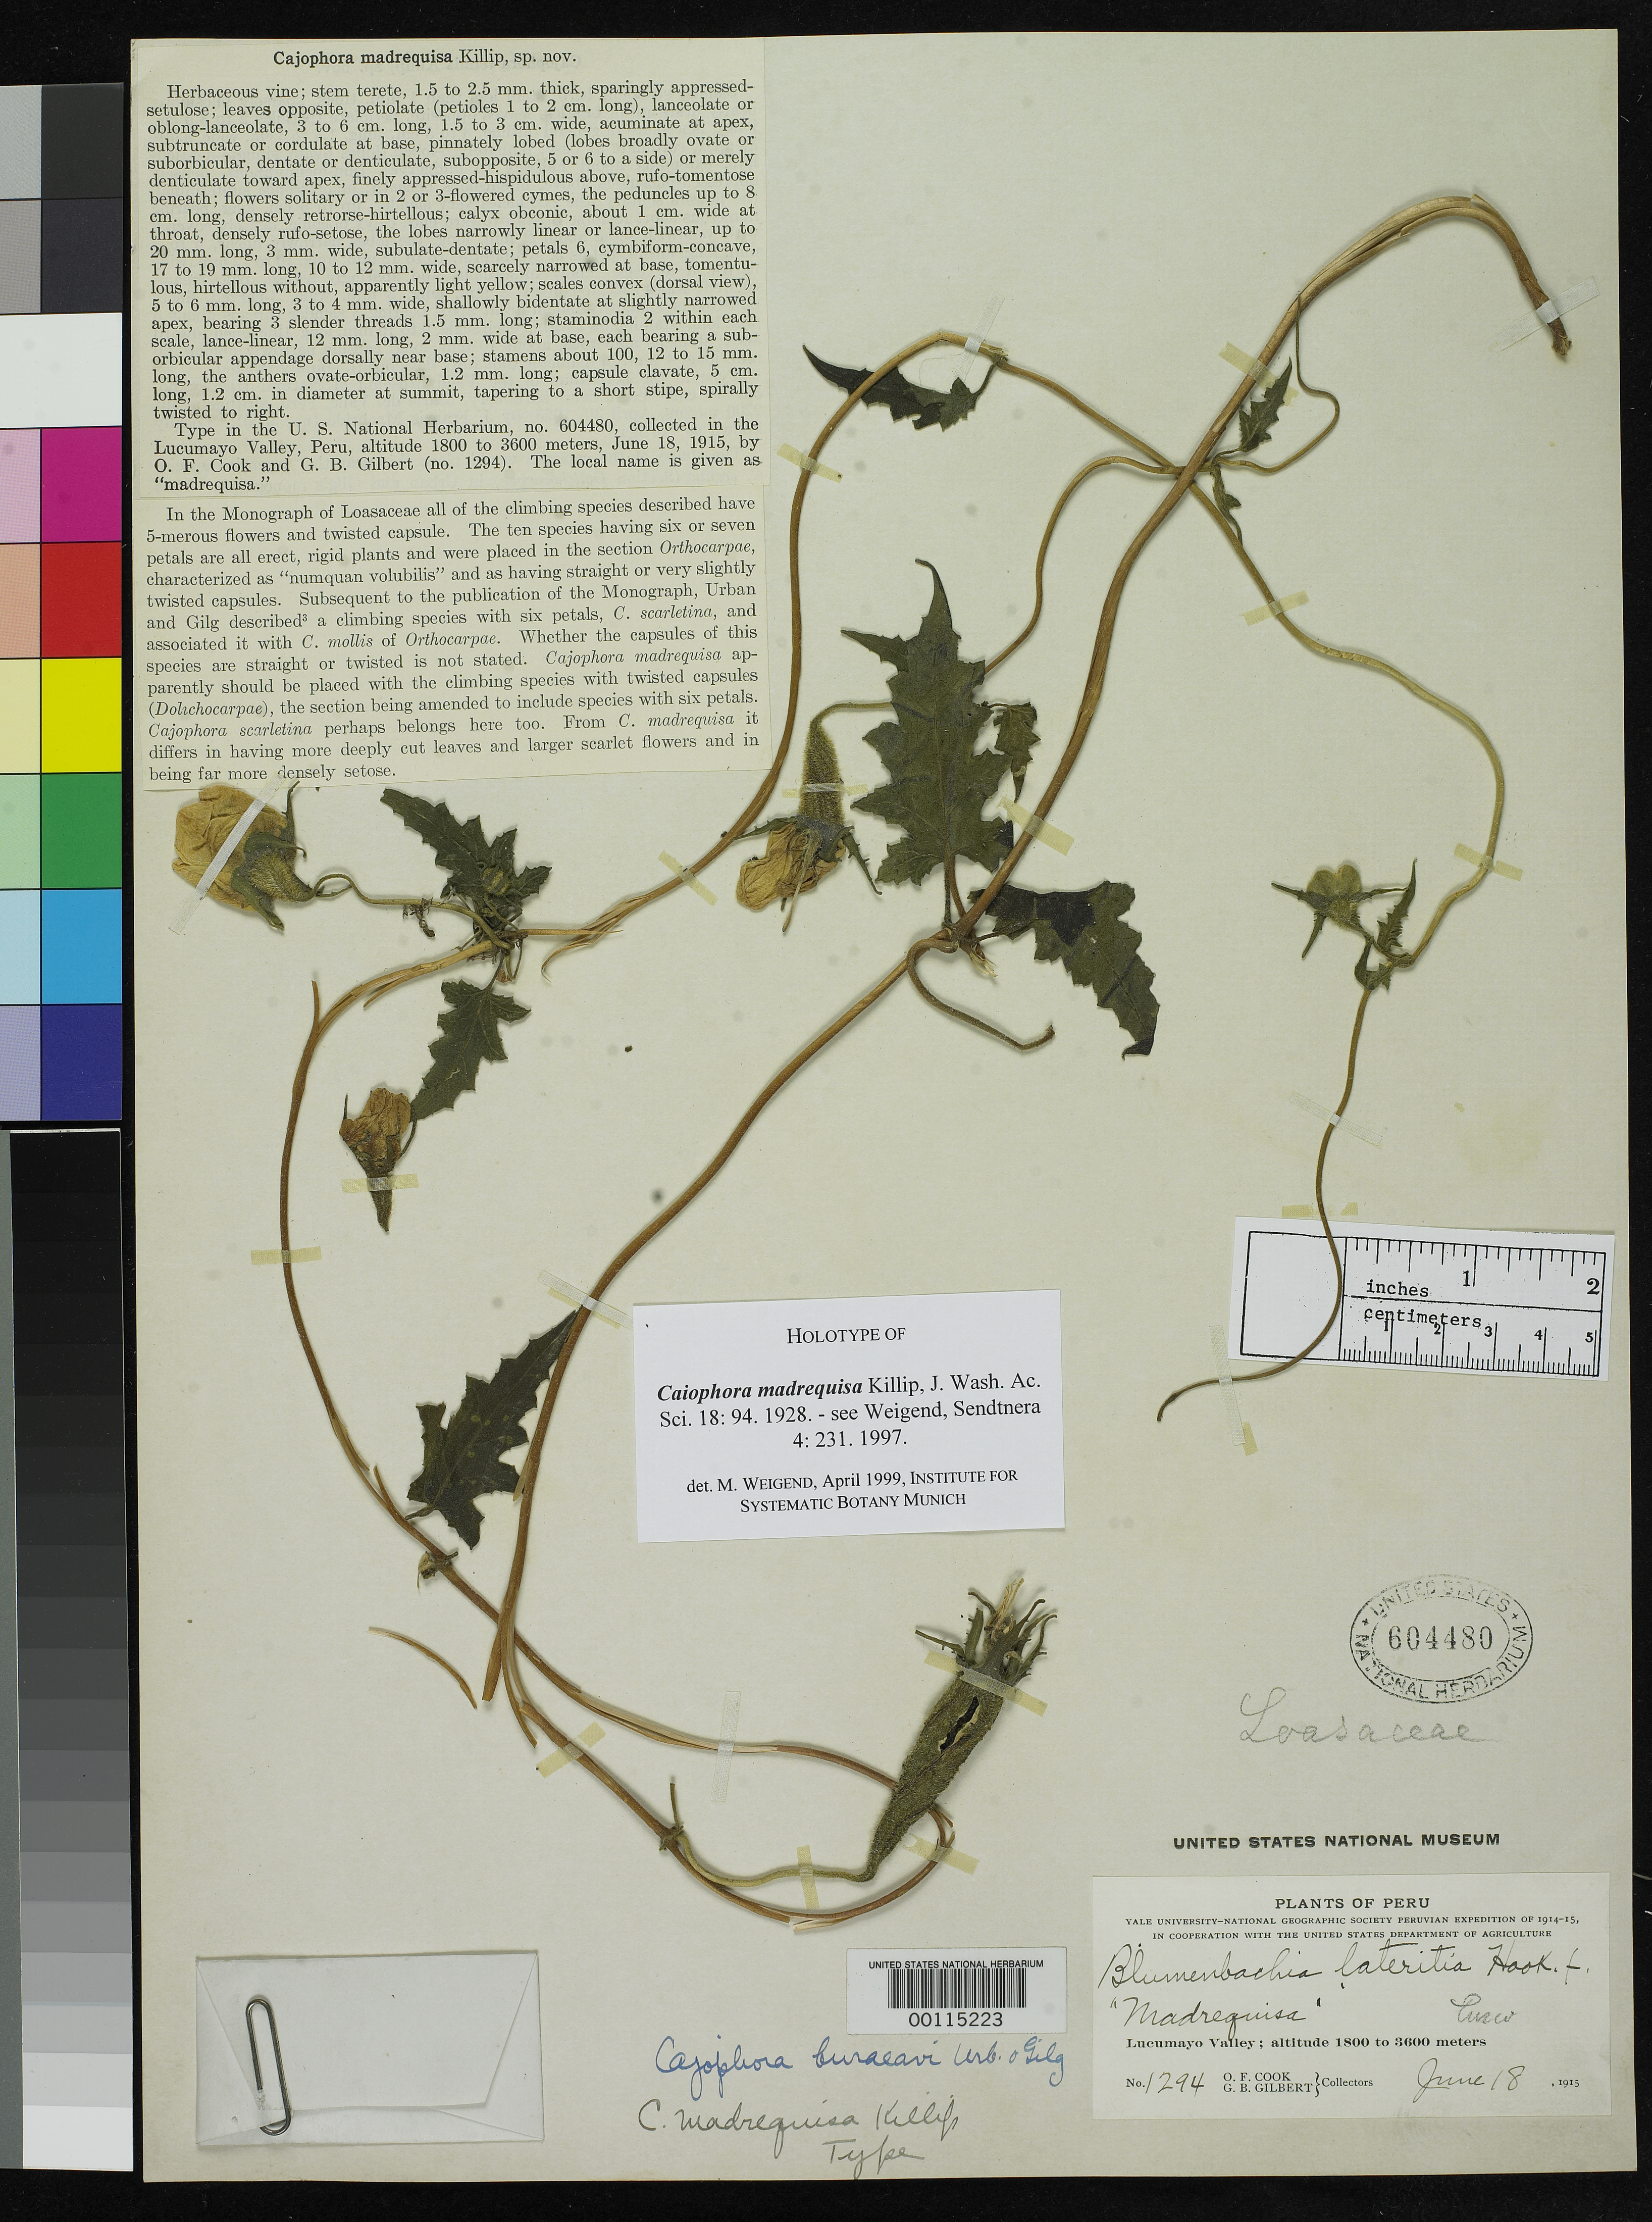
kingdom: Plantae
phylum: Tracheophyta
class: Magnoliopsida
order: Cornales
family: Loasaceae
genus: Caiophora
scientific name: Caiophora madrequisa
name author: Killip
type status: Holotype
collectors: O. F. Cook & G. B. Gilbert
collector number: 1294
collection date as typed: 18 Jun 1915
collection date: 1915-06-18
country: Peru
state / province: Cusco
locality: Lucumayo Valley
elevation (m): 1800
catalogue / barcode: US 604480